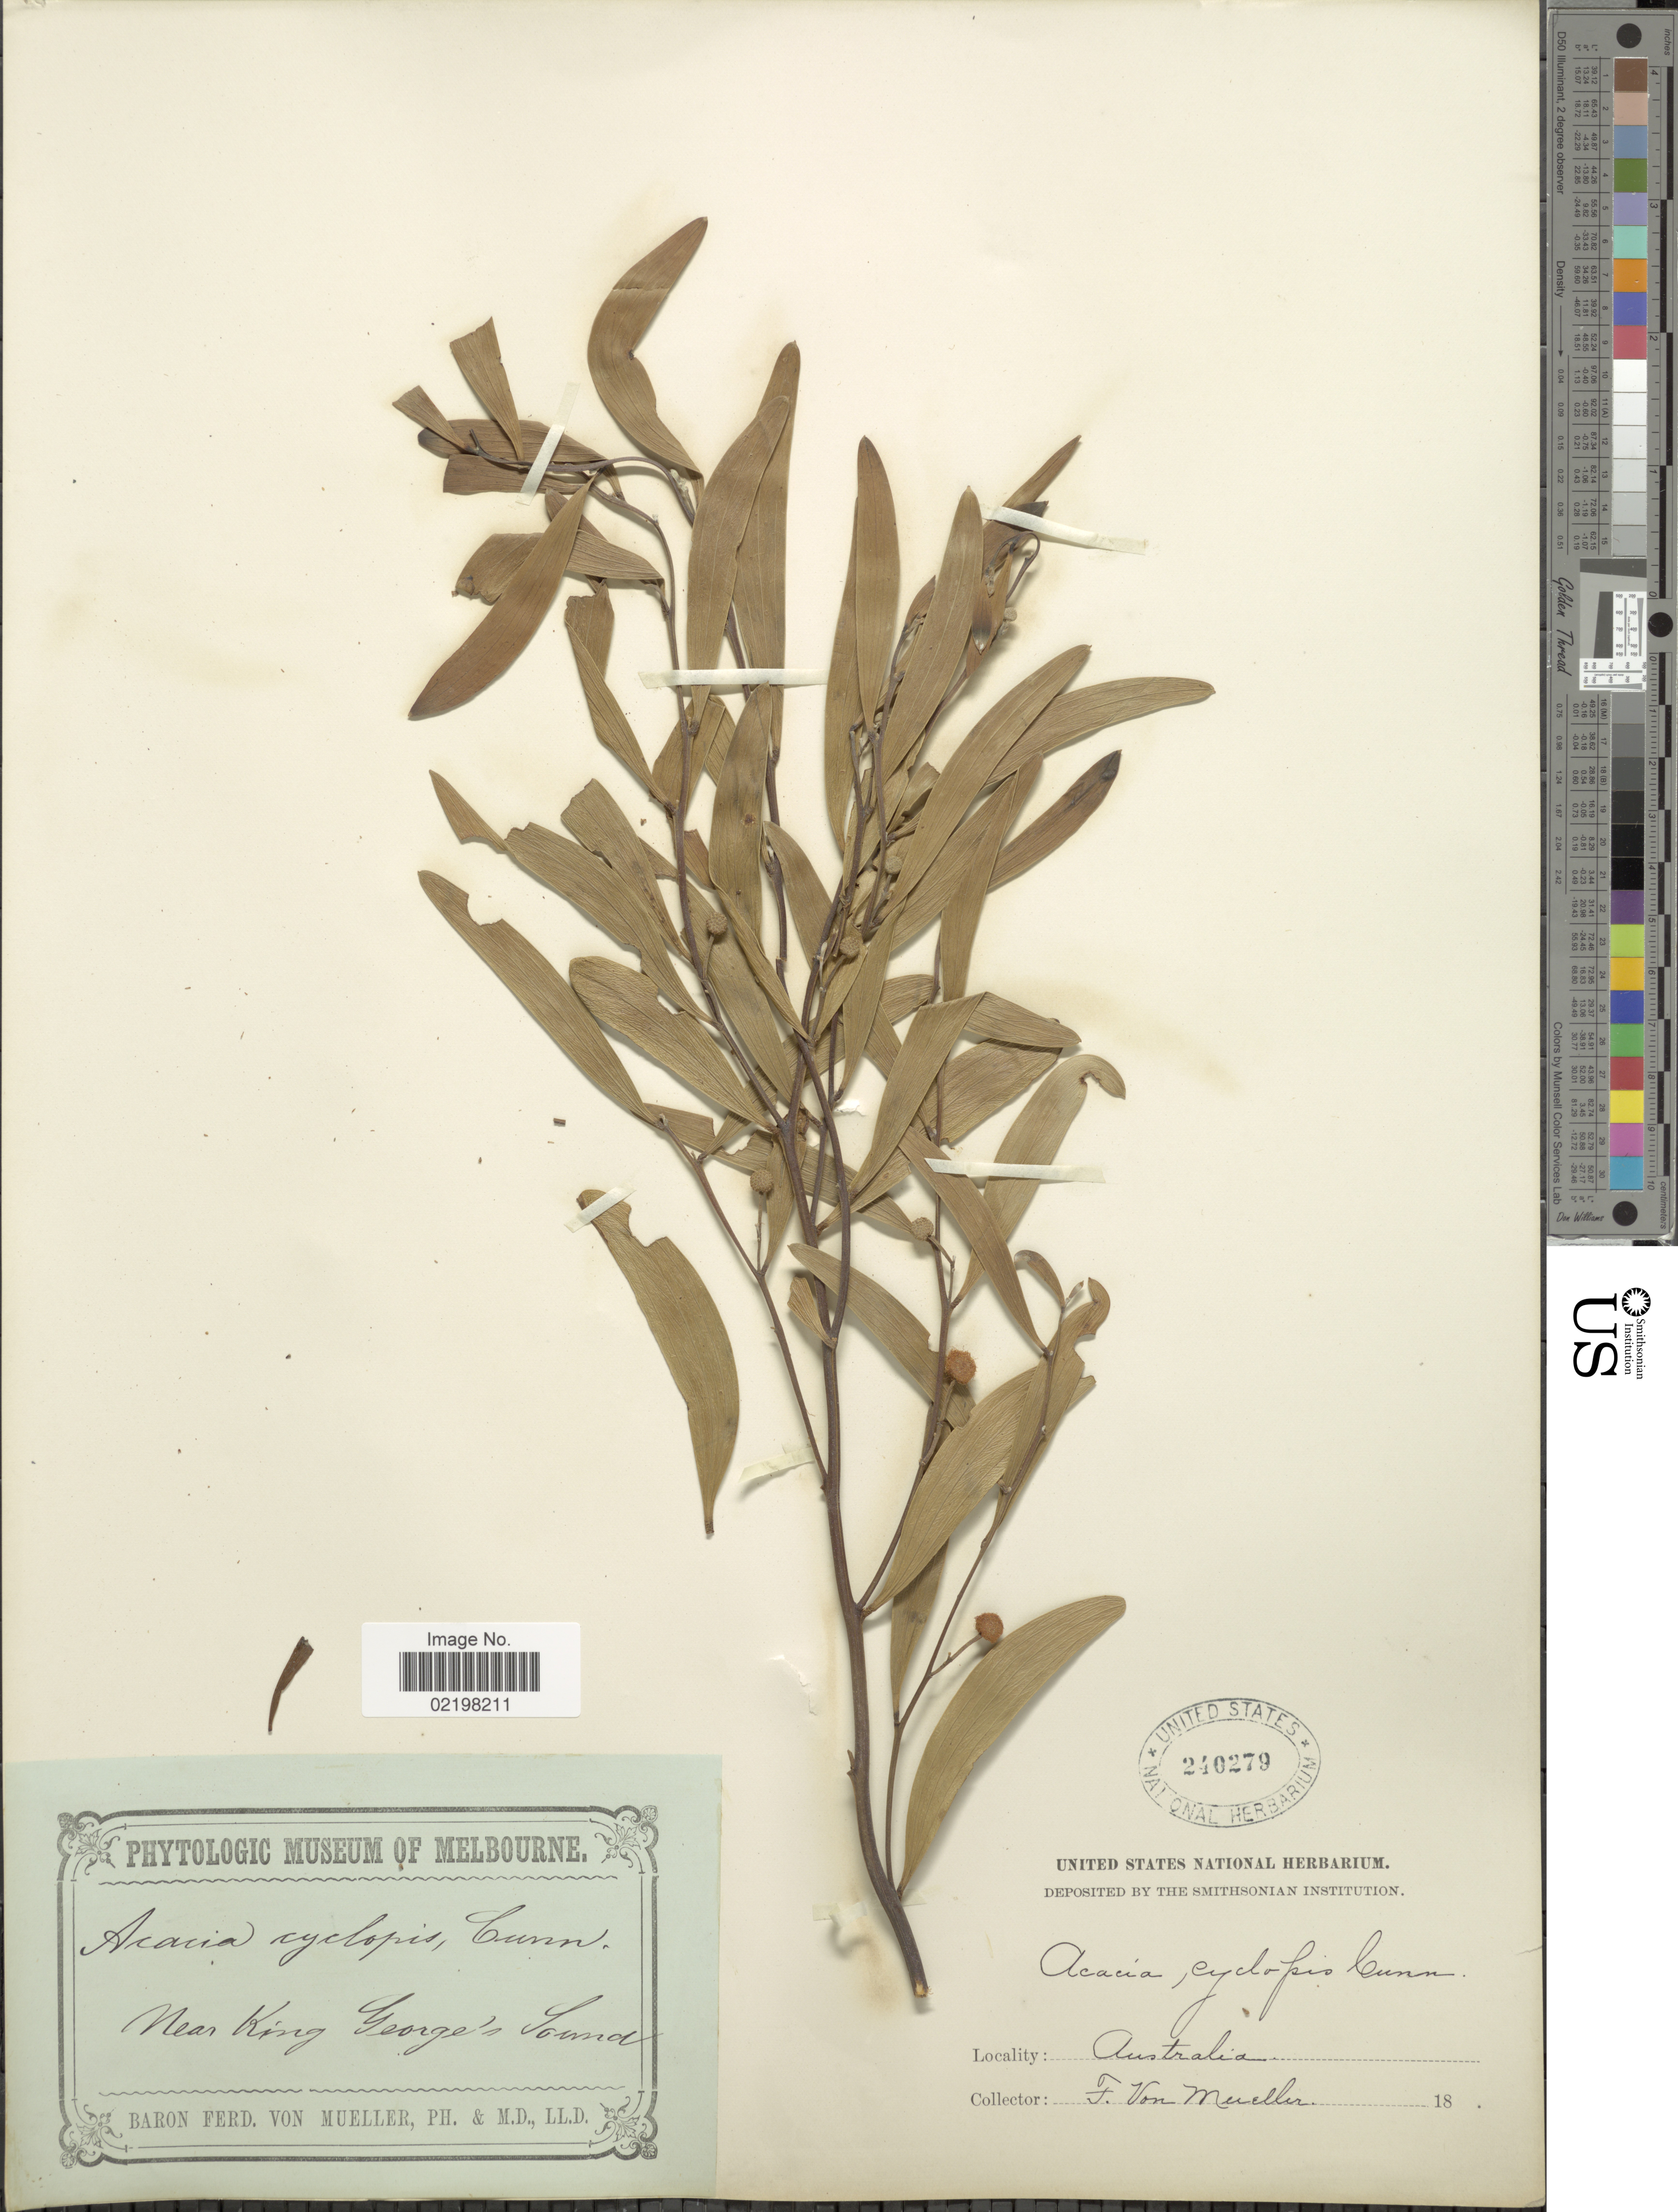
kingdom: Plantae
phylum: Tracheophyta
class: Magnoliopsida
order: Fabales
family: Fabaceae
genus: Acacia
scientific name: Acacia cyclops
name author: A. Cunn. ex G. Don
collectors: F. von Mueller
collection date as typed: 18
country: Australia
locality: Australia, Near King George's Sound.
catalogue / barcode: US 240279